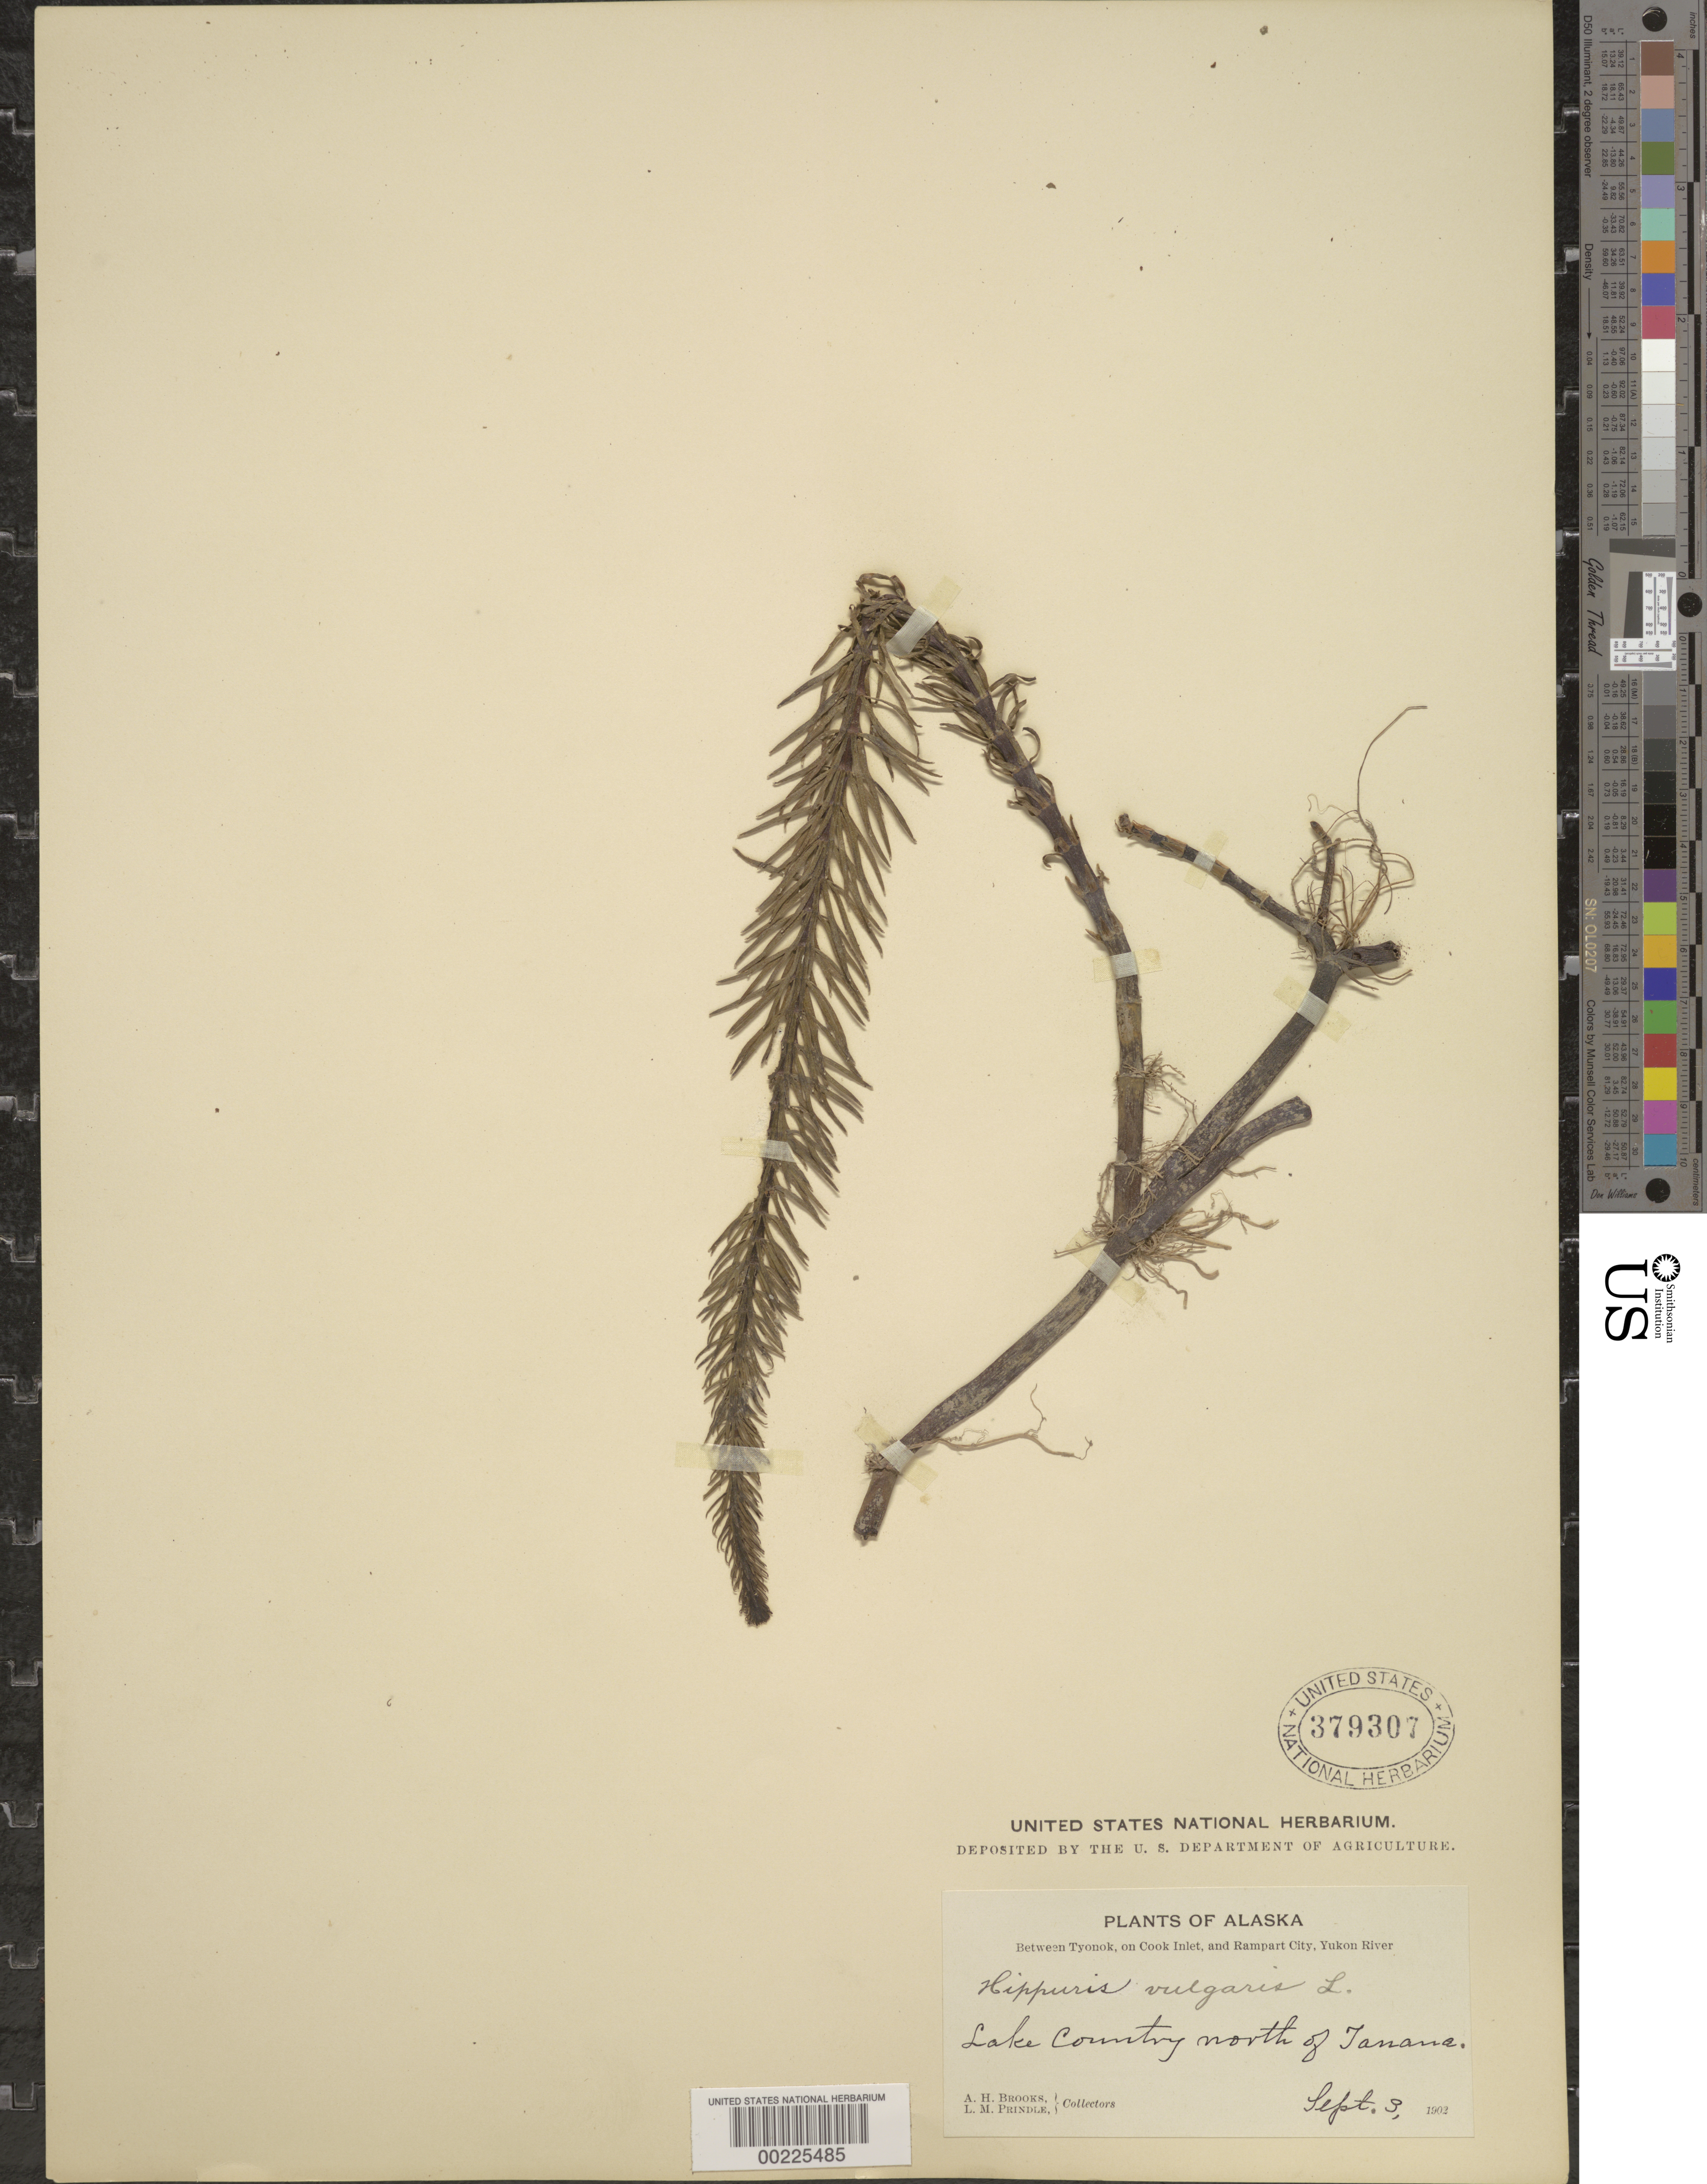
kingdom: Plantae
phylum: Tracheophyta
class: Magnoliopsida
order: Lamiales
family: Plantaginaceae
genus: Hippuris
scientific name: Hippuris vulgaris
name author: L.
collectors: A. Brooks & L. Prindle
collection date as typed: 03 Sep 1902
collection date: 1902-09-03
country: United States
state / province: Alaska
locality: Lake country, n of tanana; between tyonok on cook inlet, and rampart city, yukon river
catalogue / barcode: US 379307